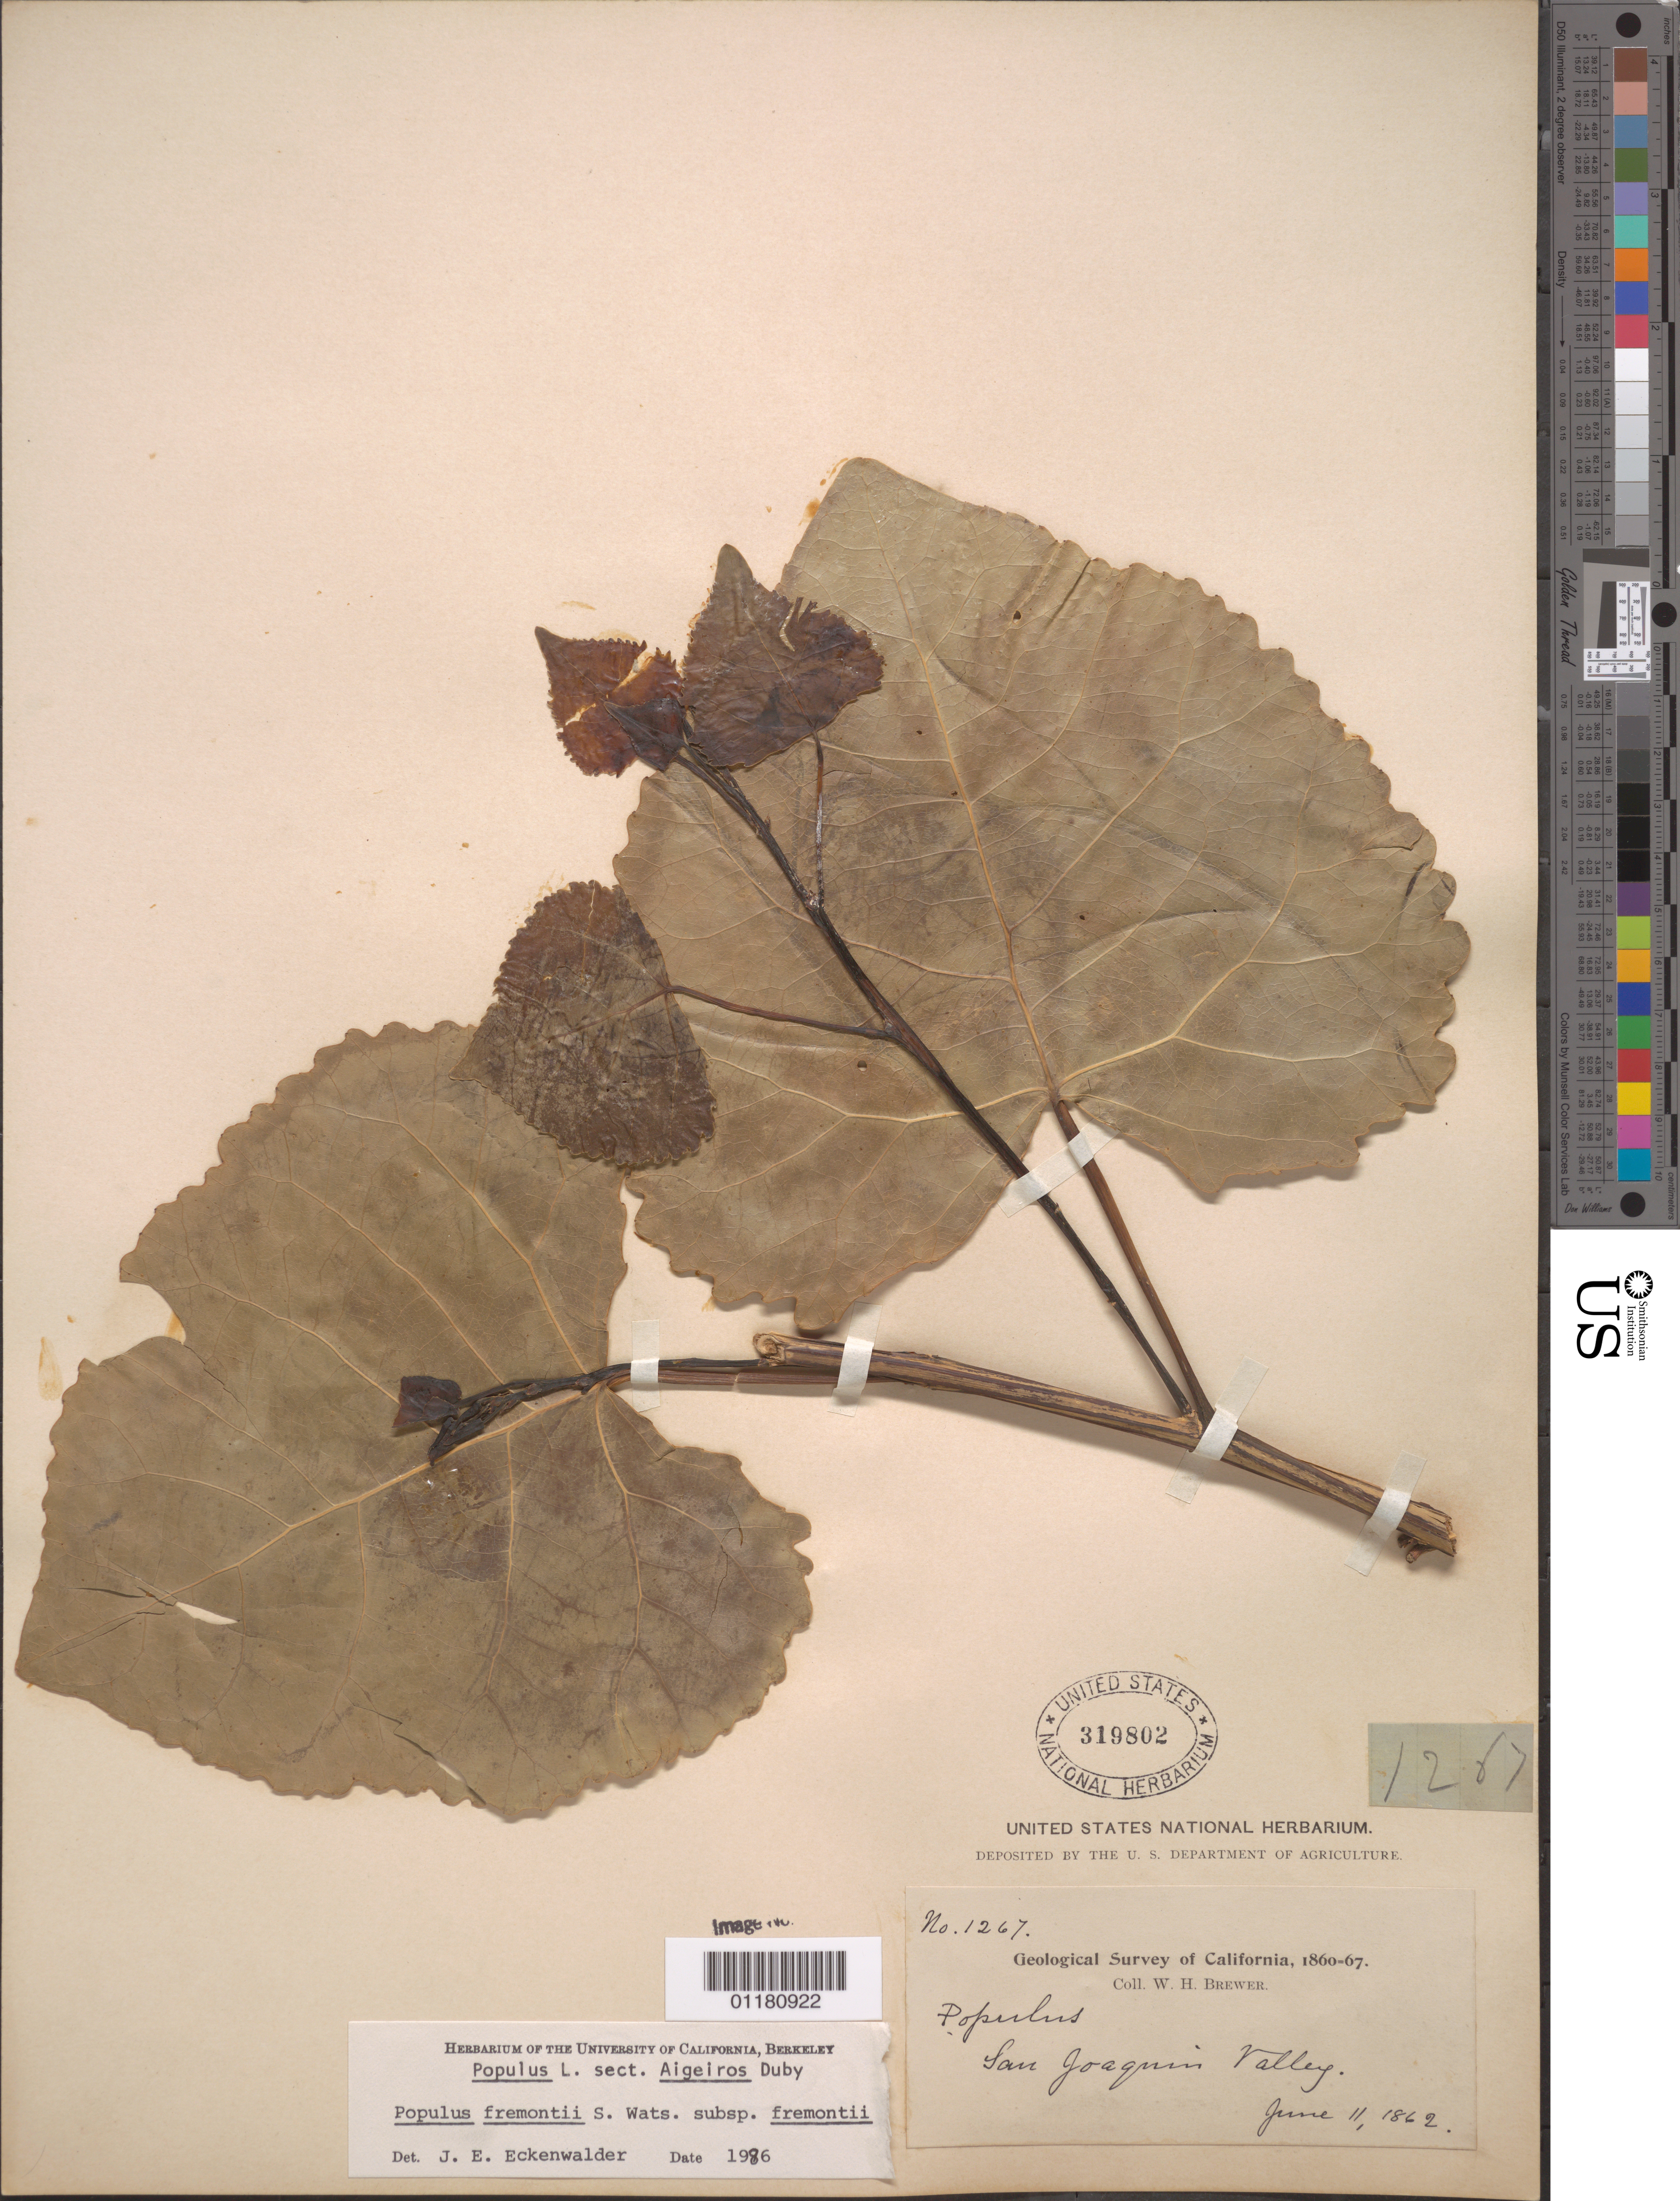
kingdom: Plantae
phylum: Tracheophyta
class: Magnoliopsida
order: Malpighiales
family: Salicaceae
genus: Populus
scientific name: Populus fremontii subsp. fremontii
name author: S. Watson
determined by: Eckenwalder, James E.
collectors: W. H. Brewer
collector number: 1267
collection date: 1862-06-11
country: United States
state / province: California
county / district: San Joaquin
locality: San Joaquin Valley.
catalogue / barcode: US 319802